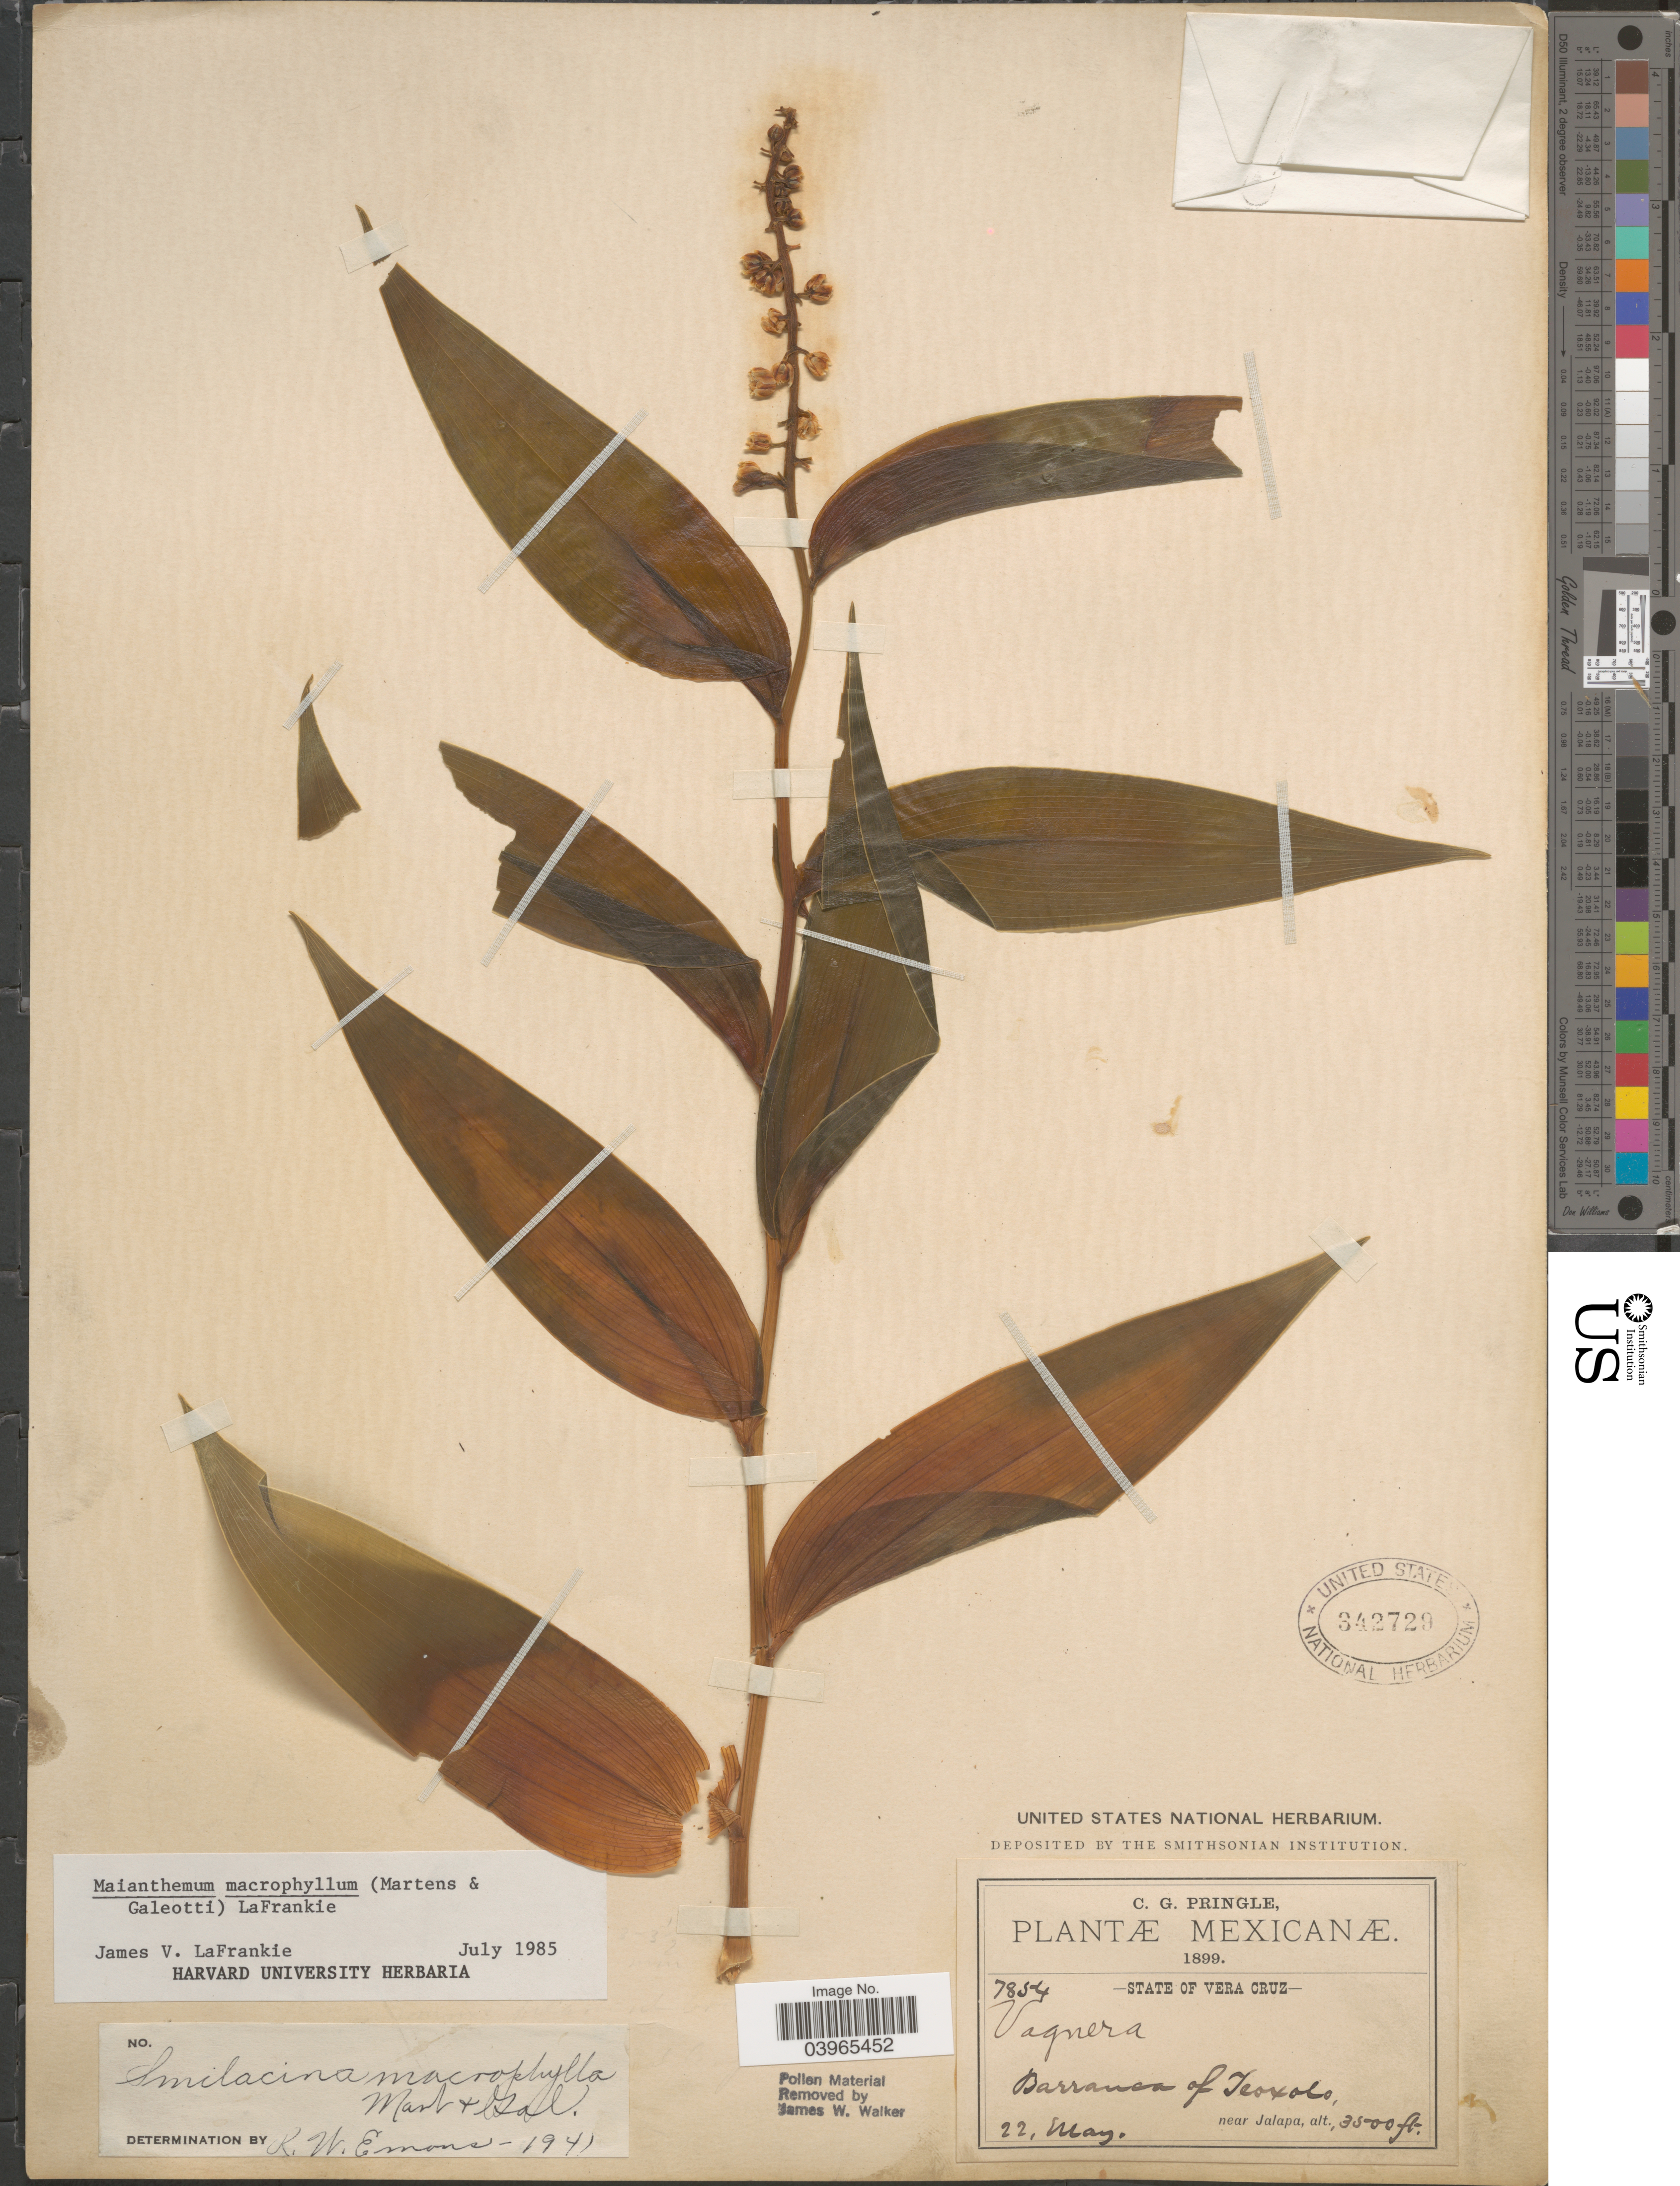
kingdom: Plantae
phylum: Tracheophyta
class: Liliopsida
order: Asparagales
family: Asparagaceae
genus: Maianthemum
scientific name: Maianthemum macrophyllum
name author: (M. Martens & Galeotti) LaFrankie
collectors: C. G. Pringle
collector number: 7854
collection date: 1899-05-22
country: Mexico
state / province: Veracruz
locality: State of Vera Cruz. Barranca of Teoxolo, near Jalapa.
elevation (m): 1067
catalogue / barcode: US 342729